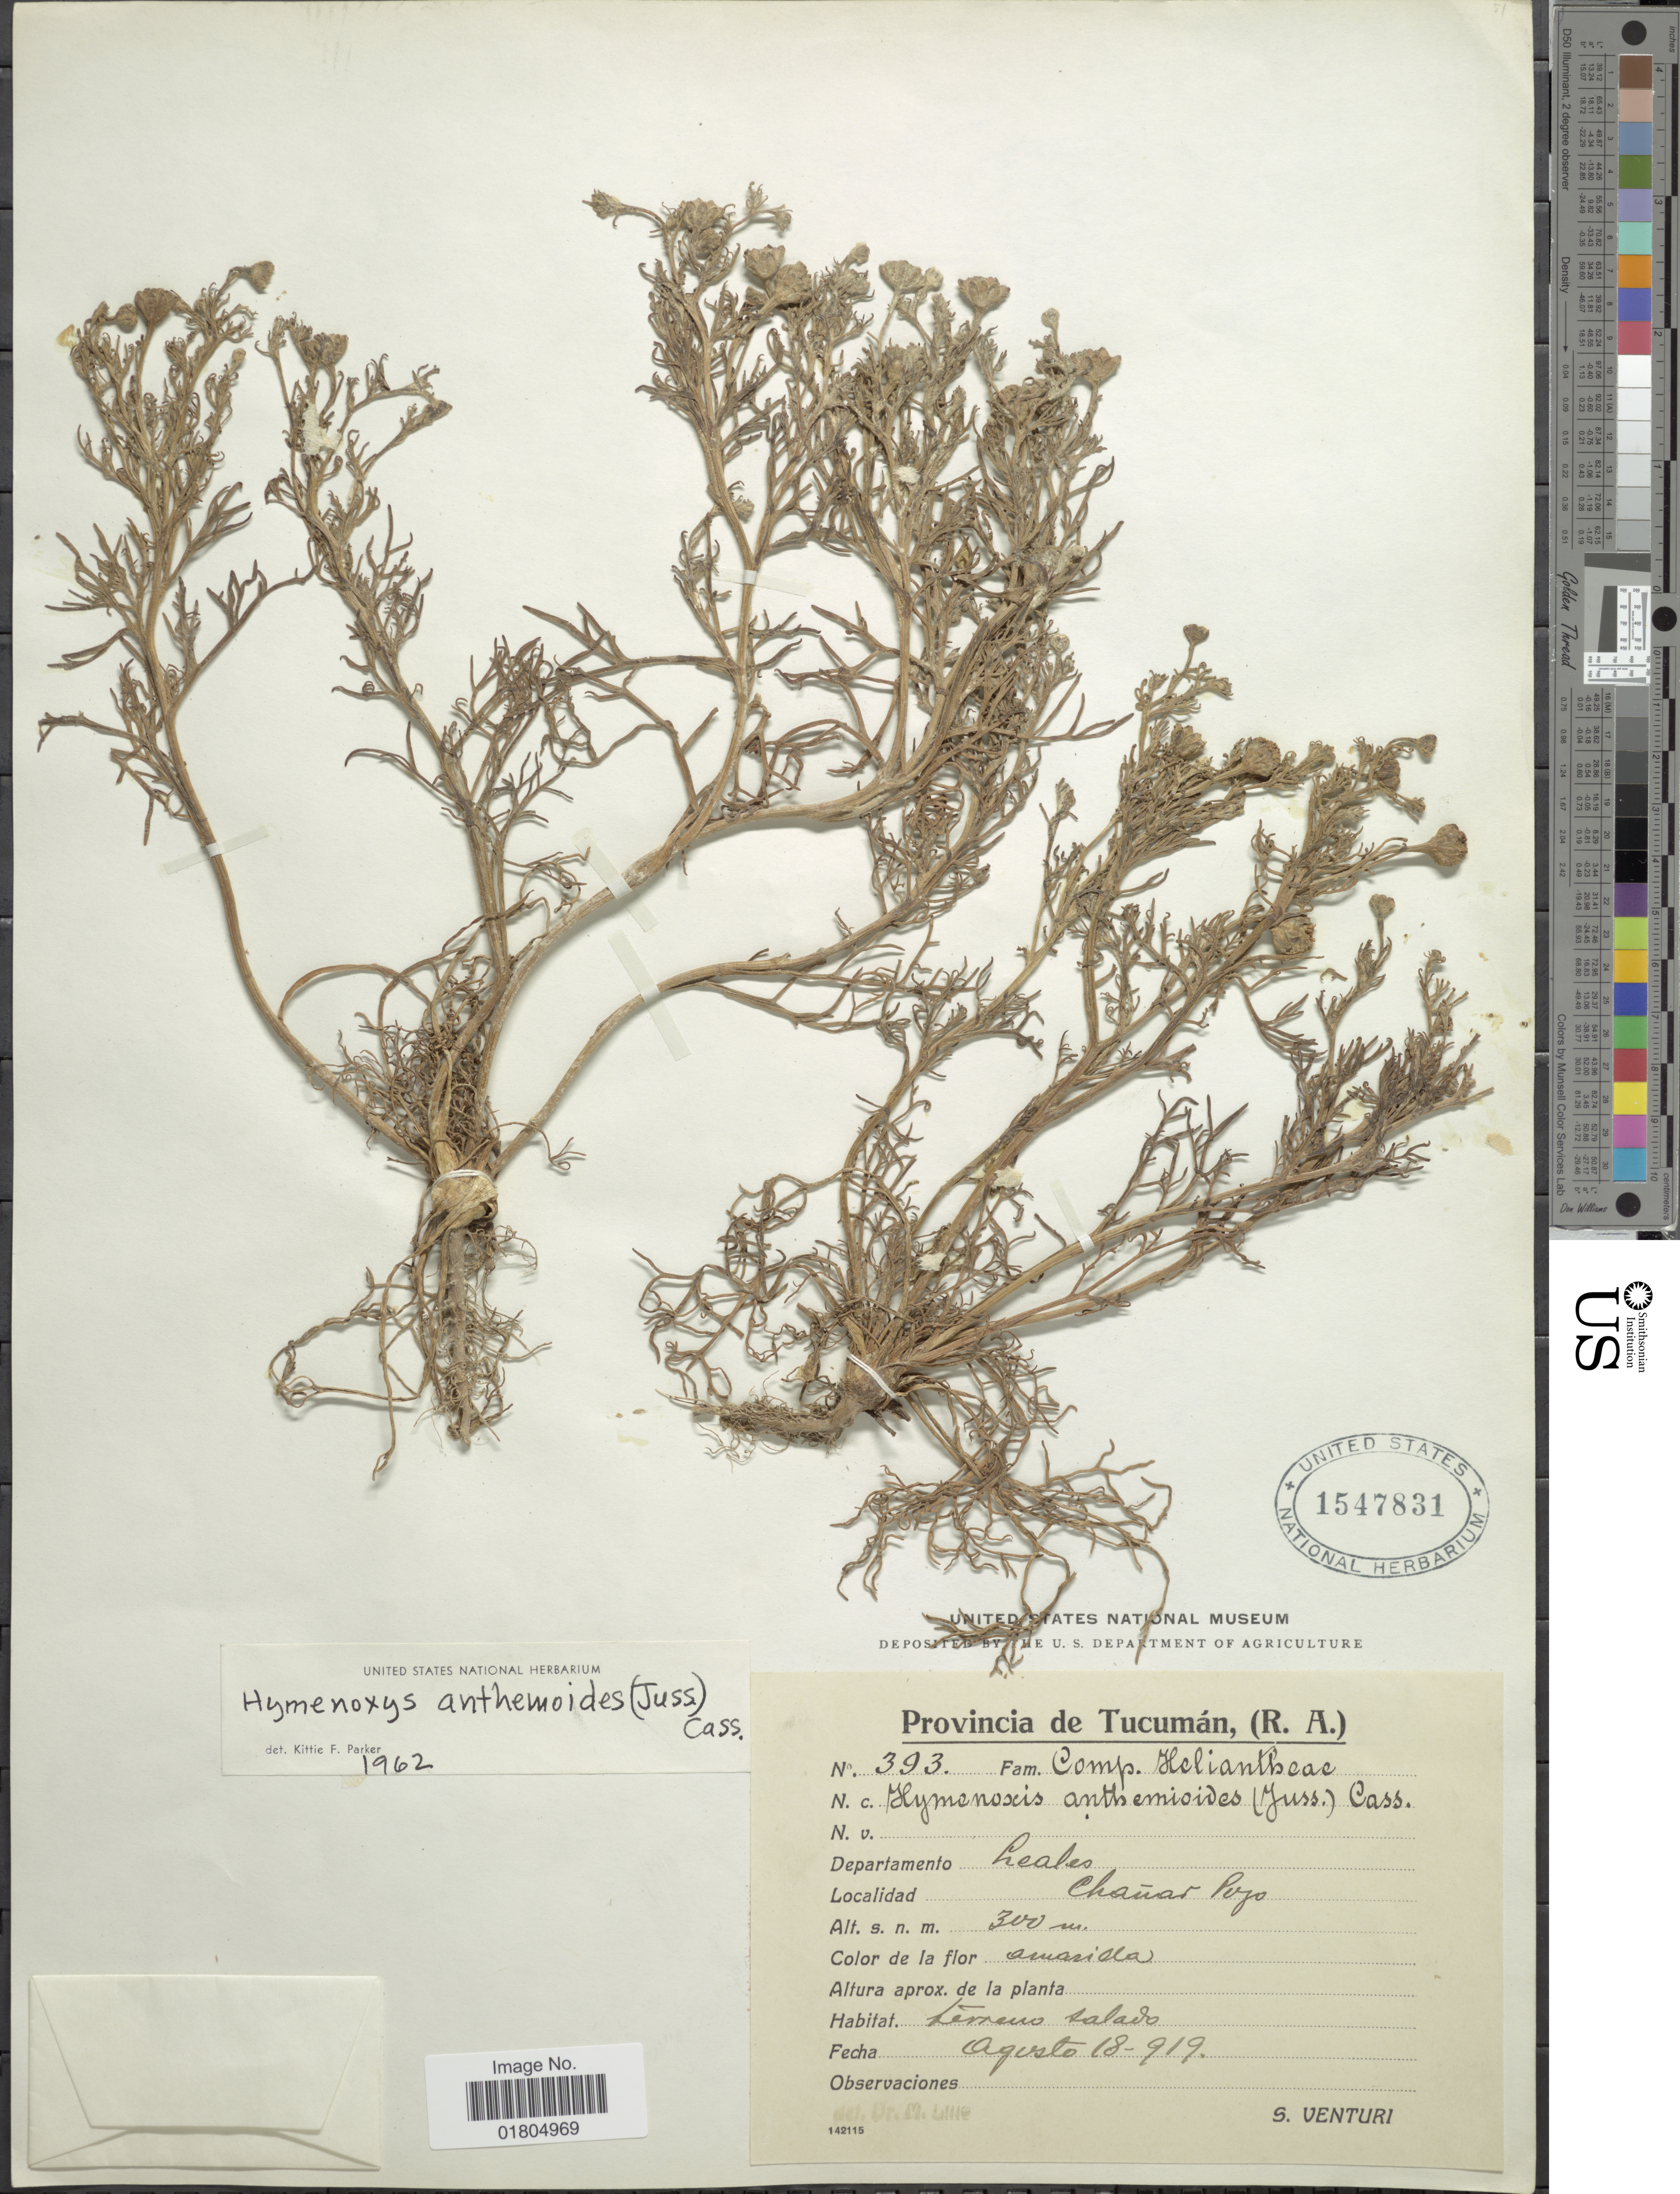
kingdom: Plantae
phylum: Tracheophyta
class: Magnoliopsida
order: Asterales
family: Asteraceae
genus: Hymenoxys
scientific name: Hymenoxys anthemoides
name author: (Juss.) Cass. ex DC.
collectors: S. Venturi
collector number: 393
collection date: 1919-08-18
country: Argentina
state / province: Tucuman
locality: Provincia de Tucuman (R.A.), Departamento Leales, Chanar Pojo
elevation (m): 300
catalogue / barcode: US 1547831